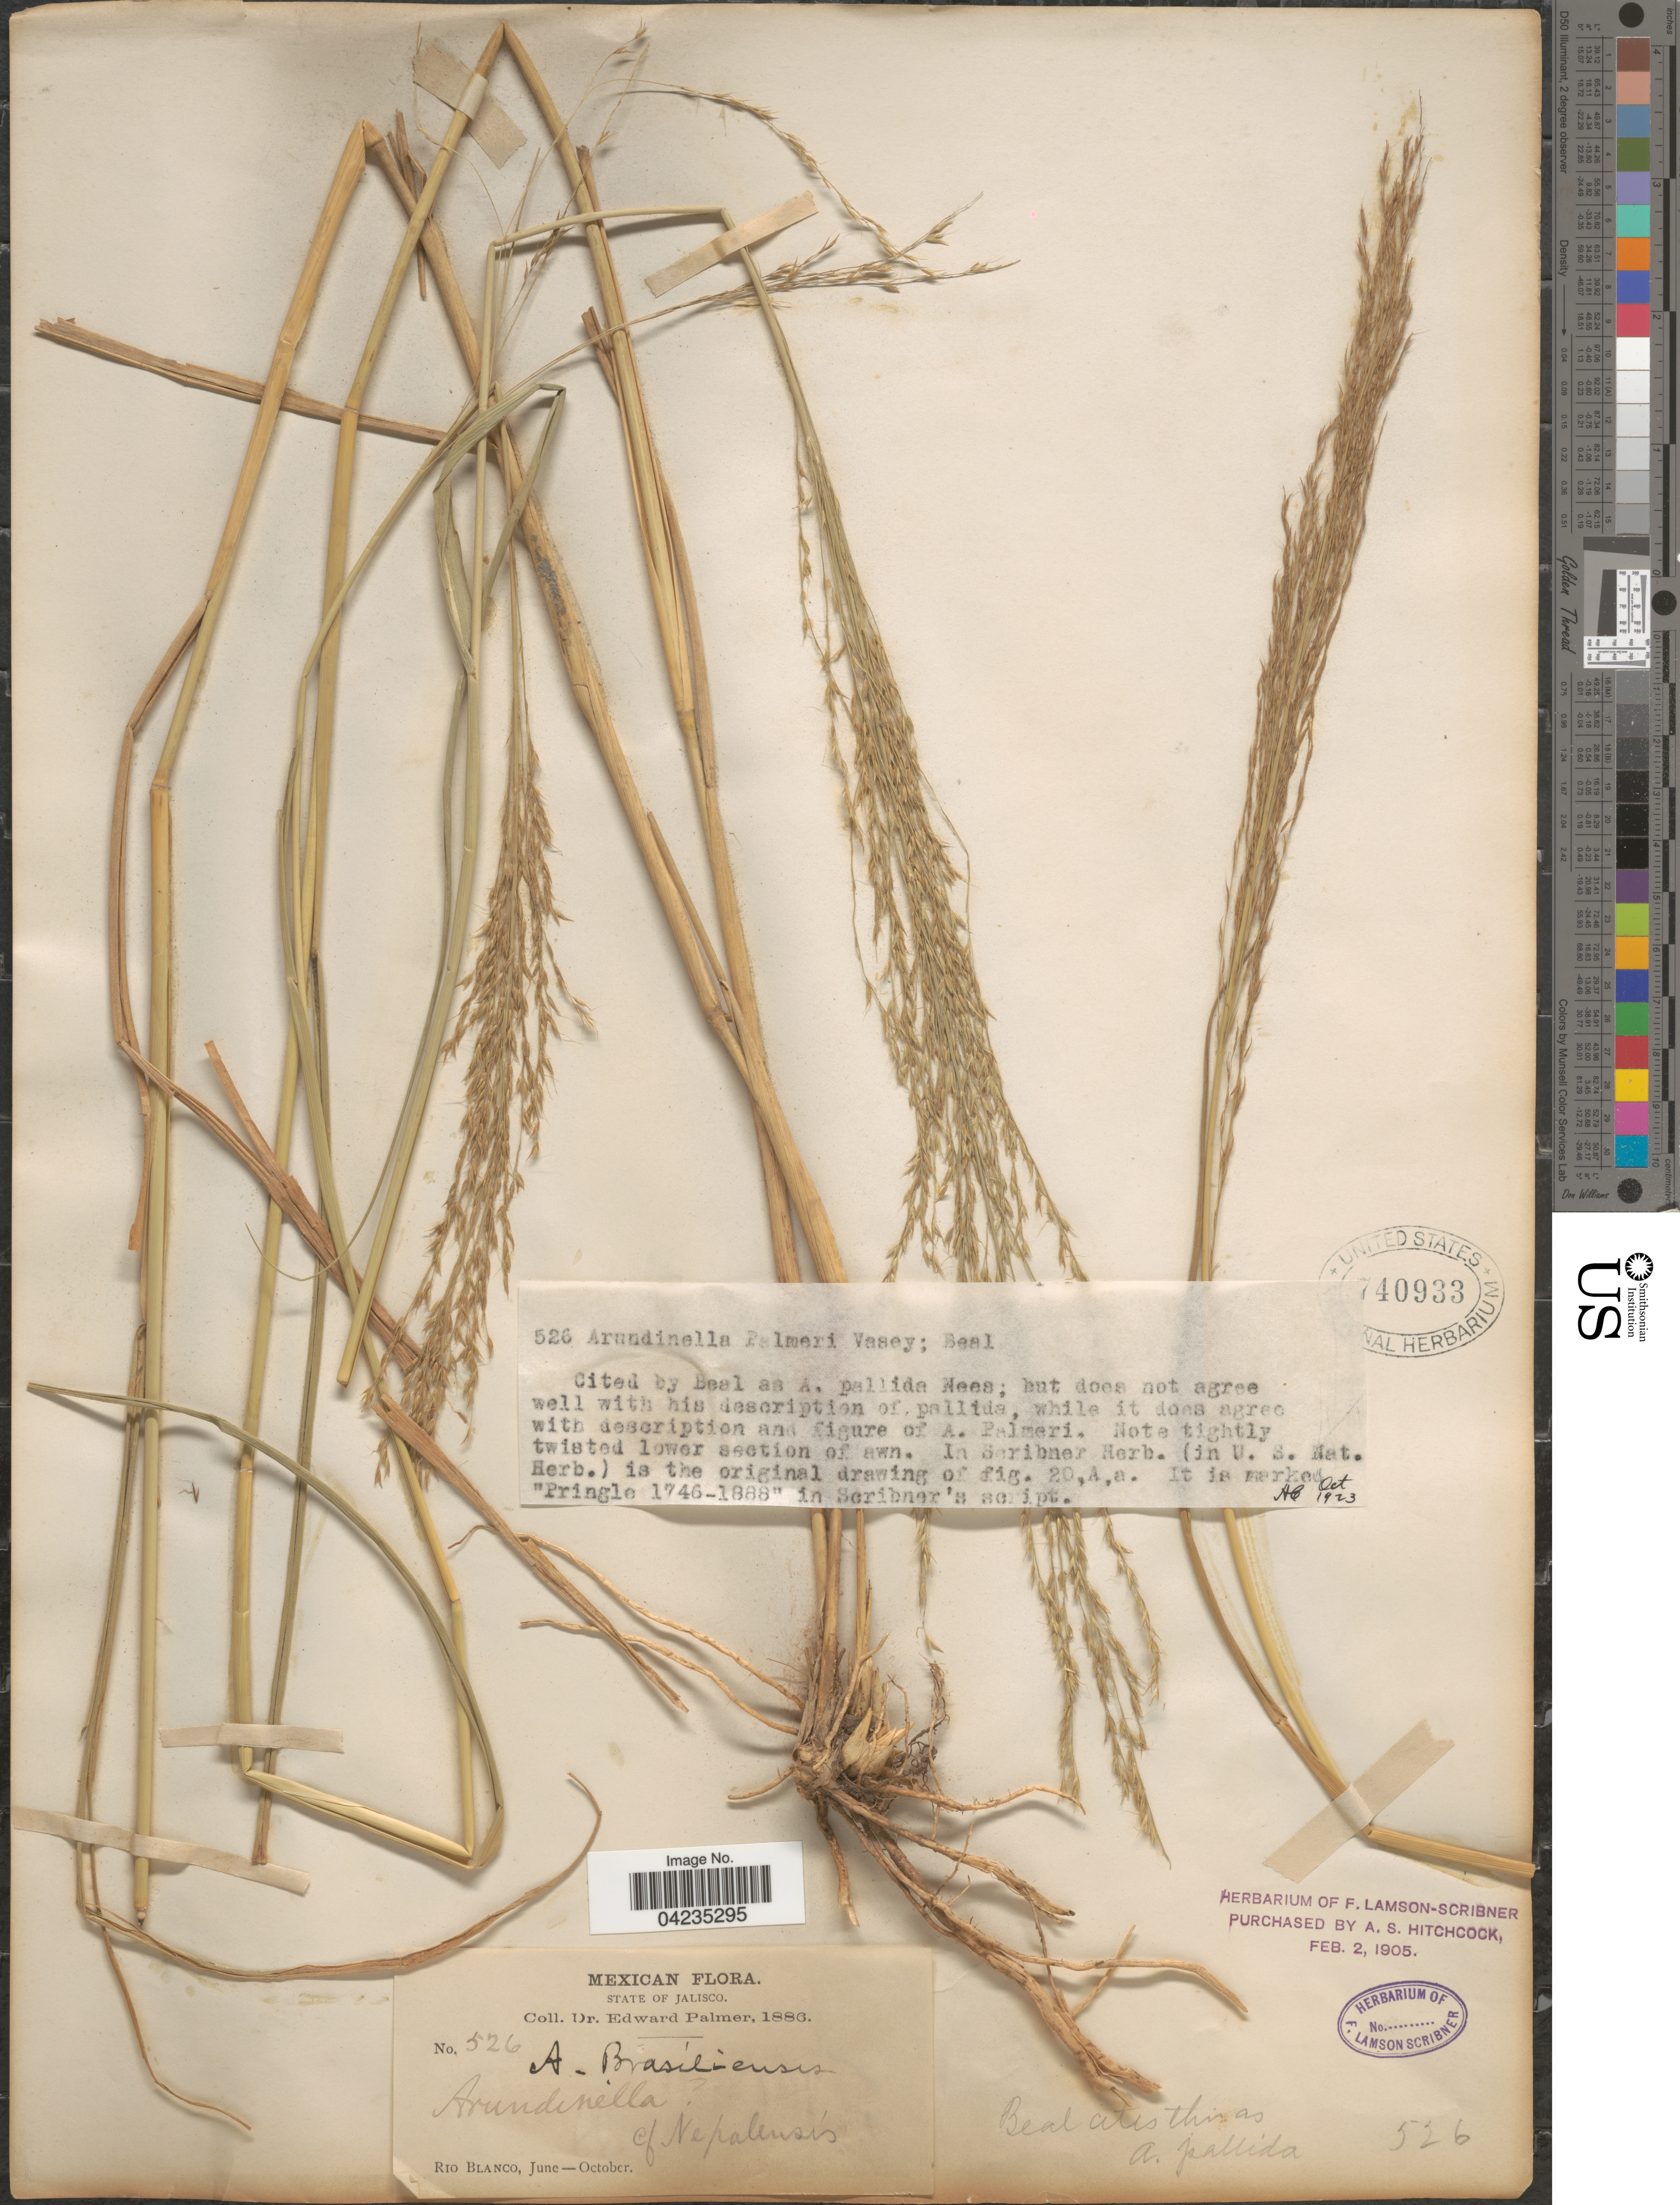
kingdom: Plantae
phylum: Tracheophyta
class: Liliopsida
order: Poales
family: Poaceae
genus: Arundinella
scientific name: Arundinella hispida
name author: (Humb. & Bonpl. ex Willd.) Kuntze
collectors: E. Palmer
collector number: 526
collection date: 1886-06/1886-10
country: Mexico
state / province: Jalisco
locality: Rio Blanco.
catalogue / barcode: US 740933